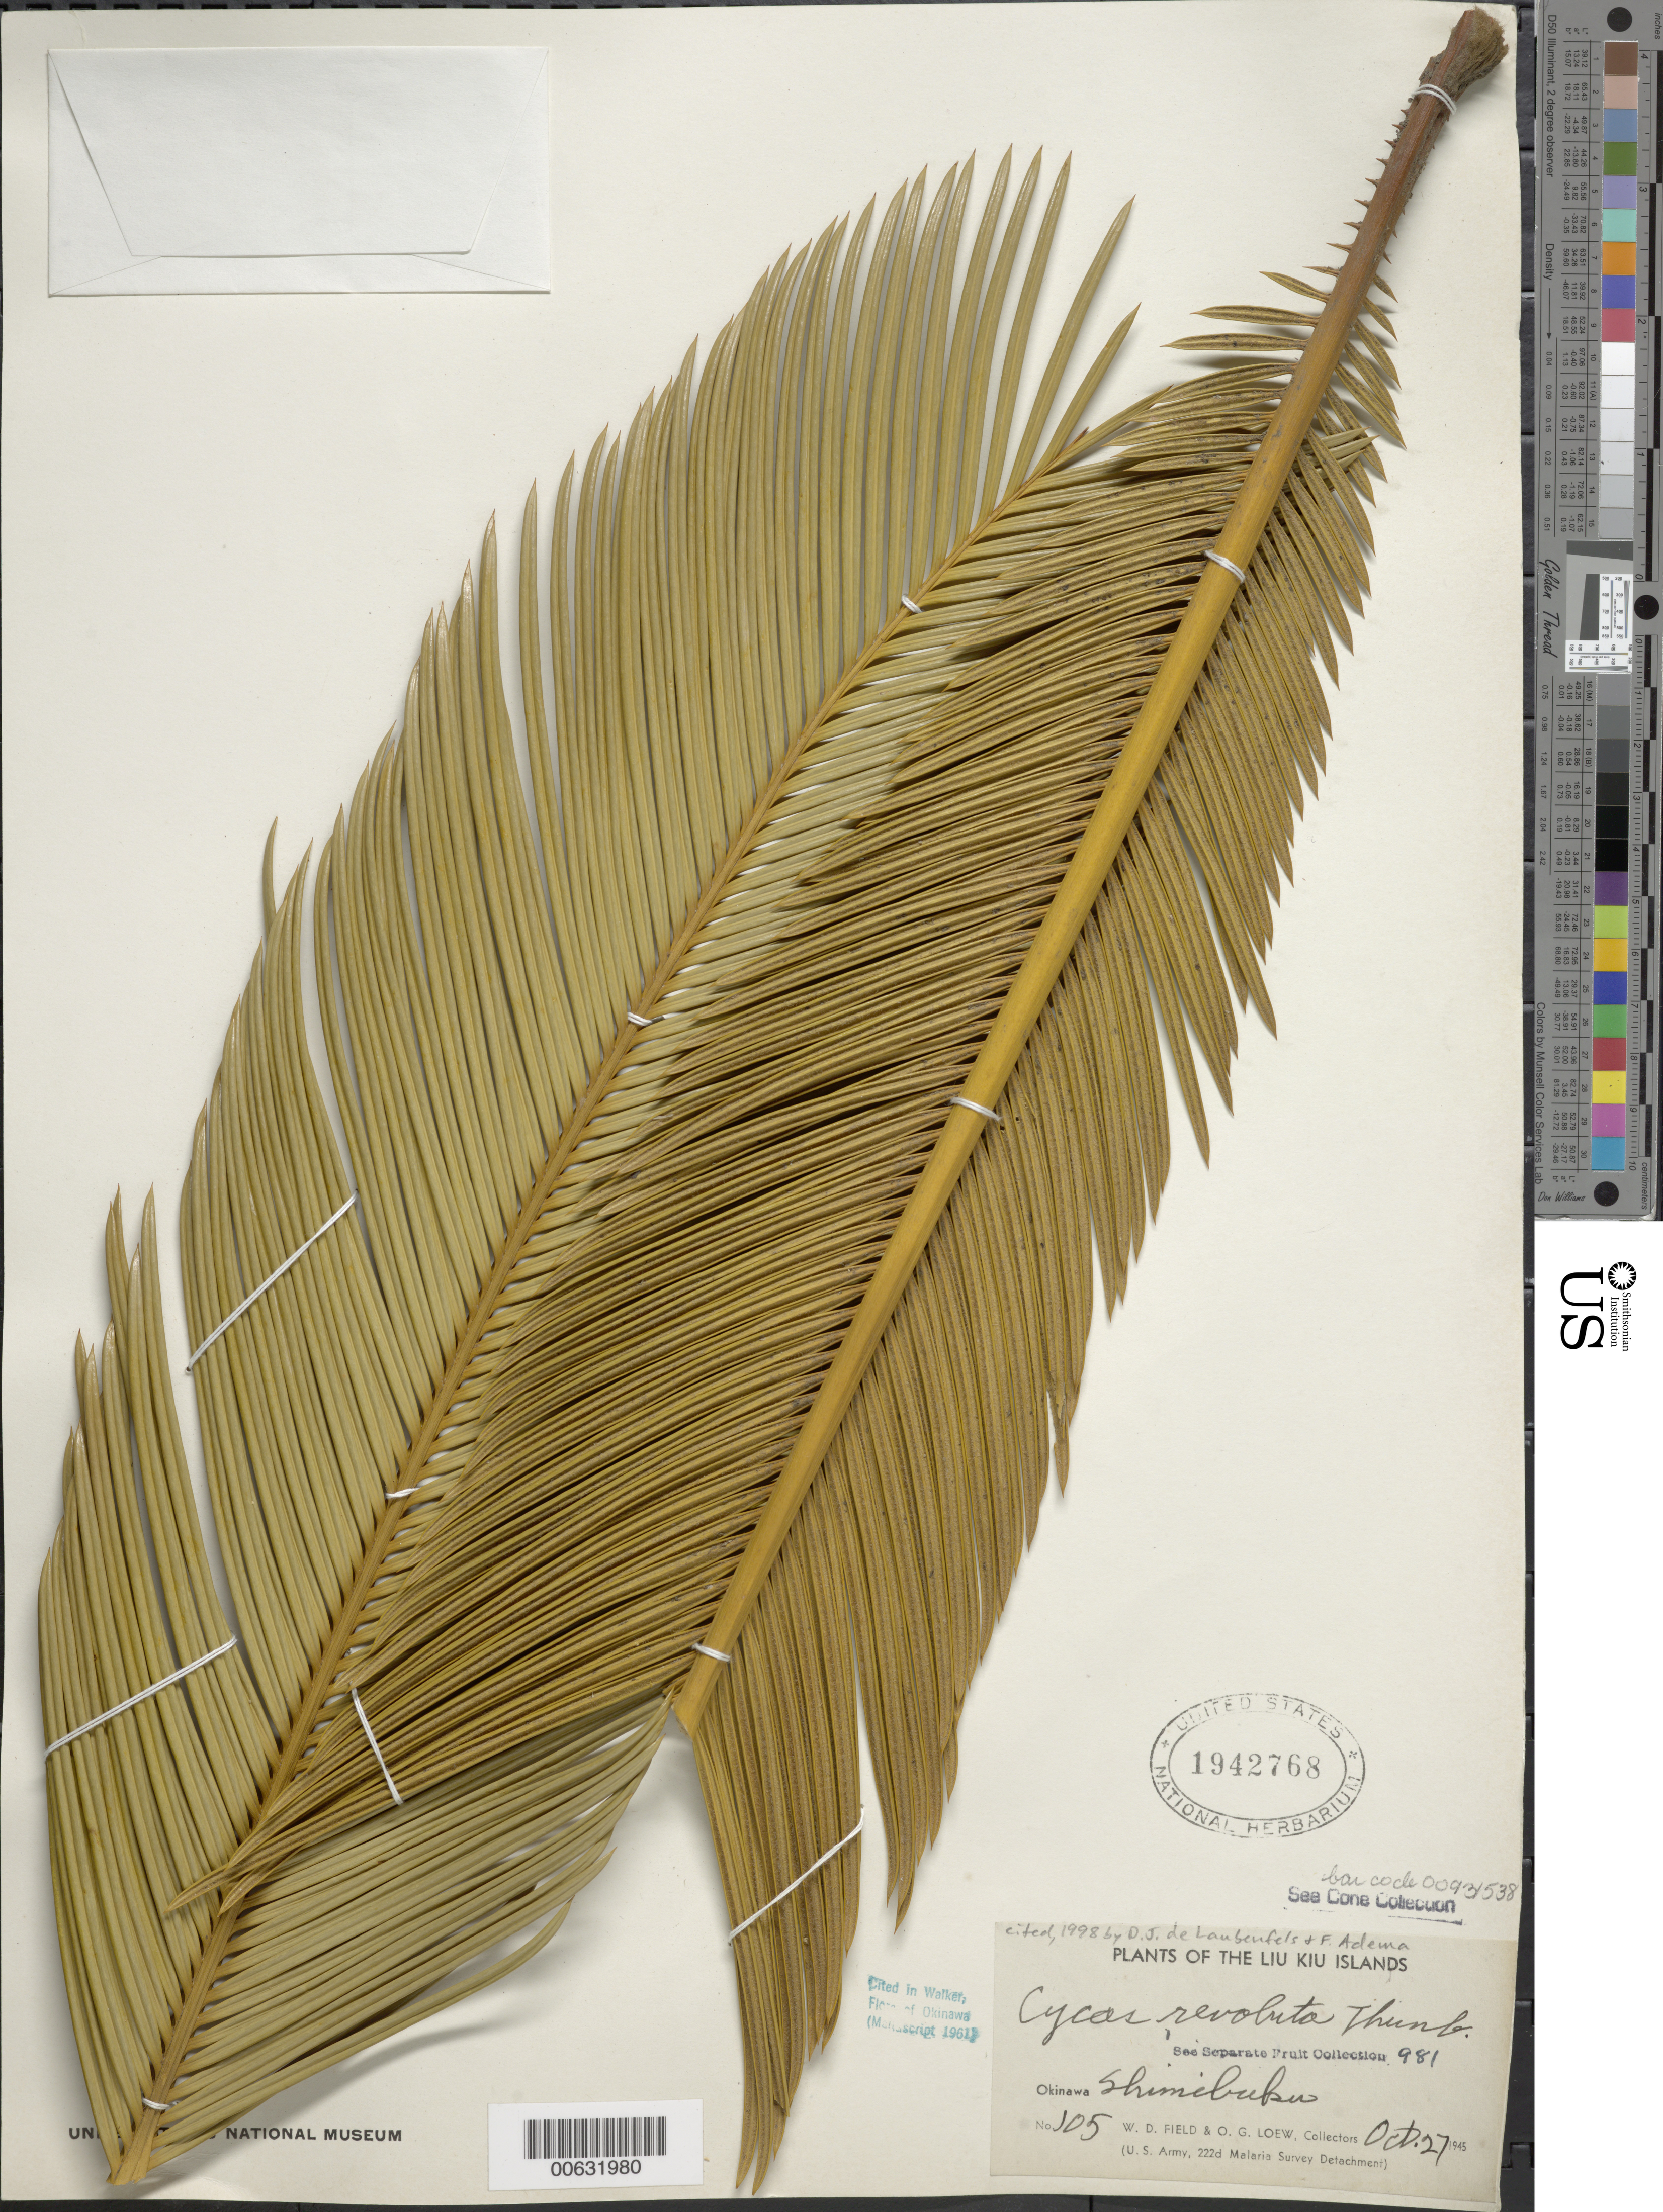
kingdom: Plantae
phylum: Tracheophyta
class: Cycadopsida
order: Cycadales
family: Cycadaceae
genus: Cycas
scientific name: Cycas revoluta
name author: Thunb.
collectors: W. D. Field & O. G. Loew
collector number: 105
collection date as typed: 27 Oct 1945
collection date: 1945-10-27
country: Japan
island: Okinawa Island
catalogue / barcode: US 1942768